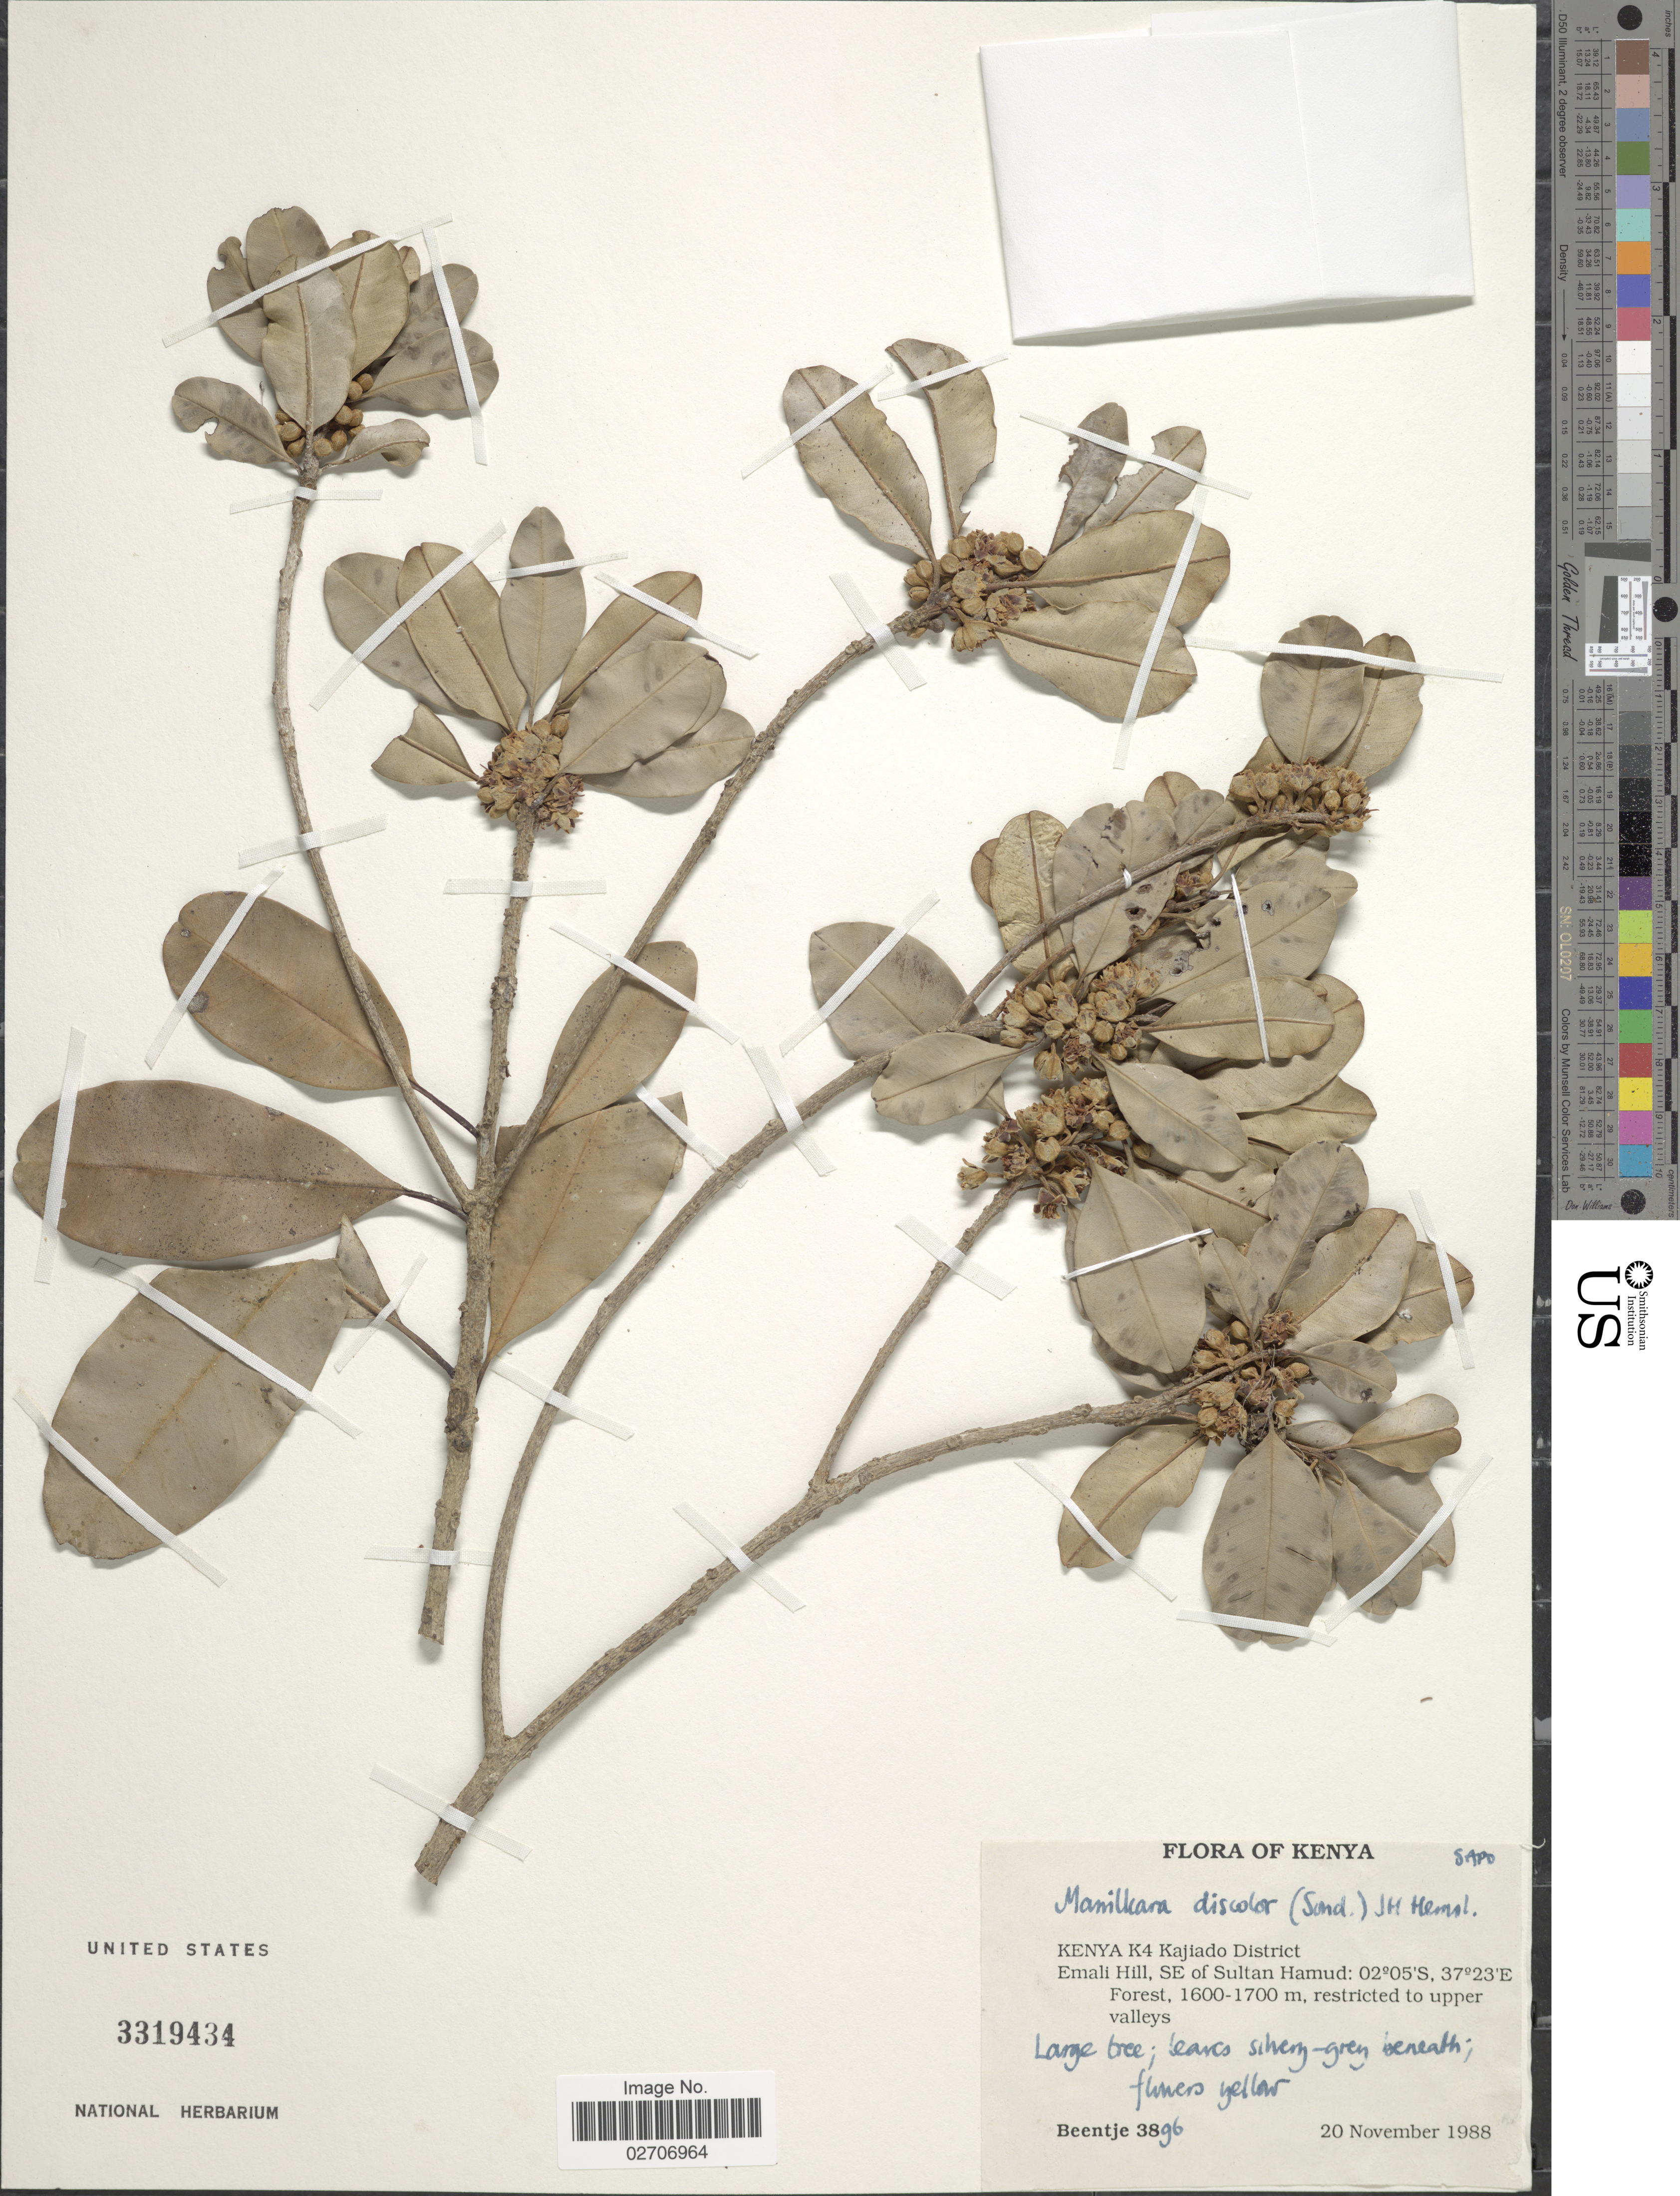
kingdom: Plantae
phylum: Tracheophyta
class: Magnoliopsida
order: Ericales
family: Sapotaceae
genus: Manilkara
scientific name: Manilkara discolor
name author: (Sond.) J.H. Hemsl.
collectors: -- Beentje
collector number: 3896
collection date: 1988-11-20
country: Kenya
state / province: Kajiado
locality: K4 Kajiado District, Emali Hill, SE of Sultan Hamud: Forest, restricted to upper valleys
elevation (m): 1600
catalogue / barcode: US 3319434